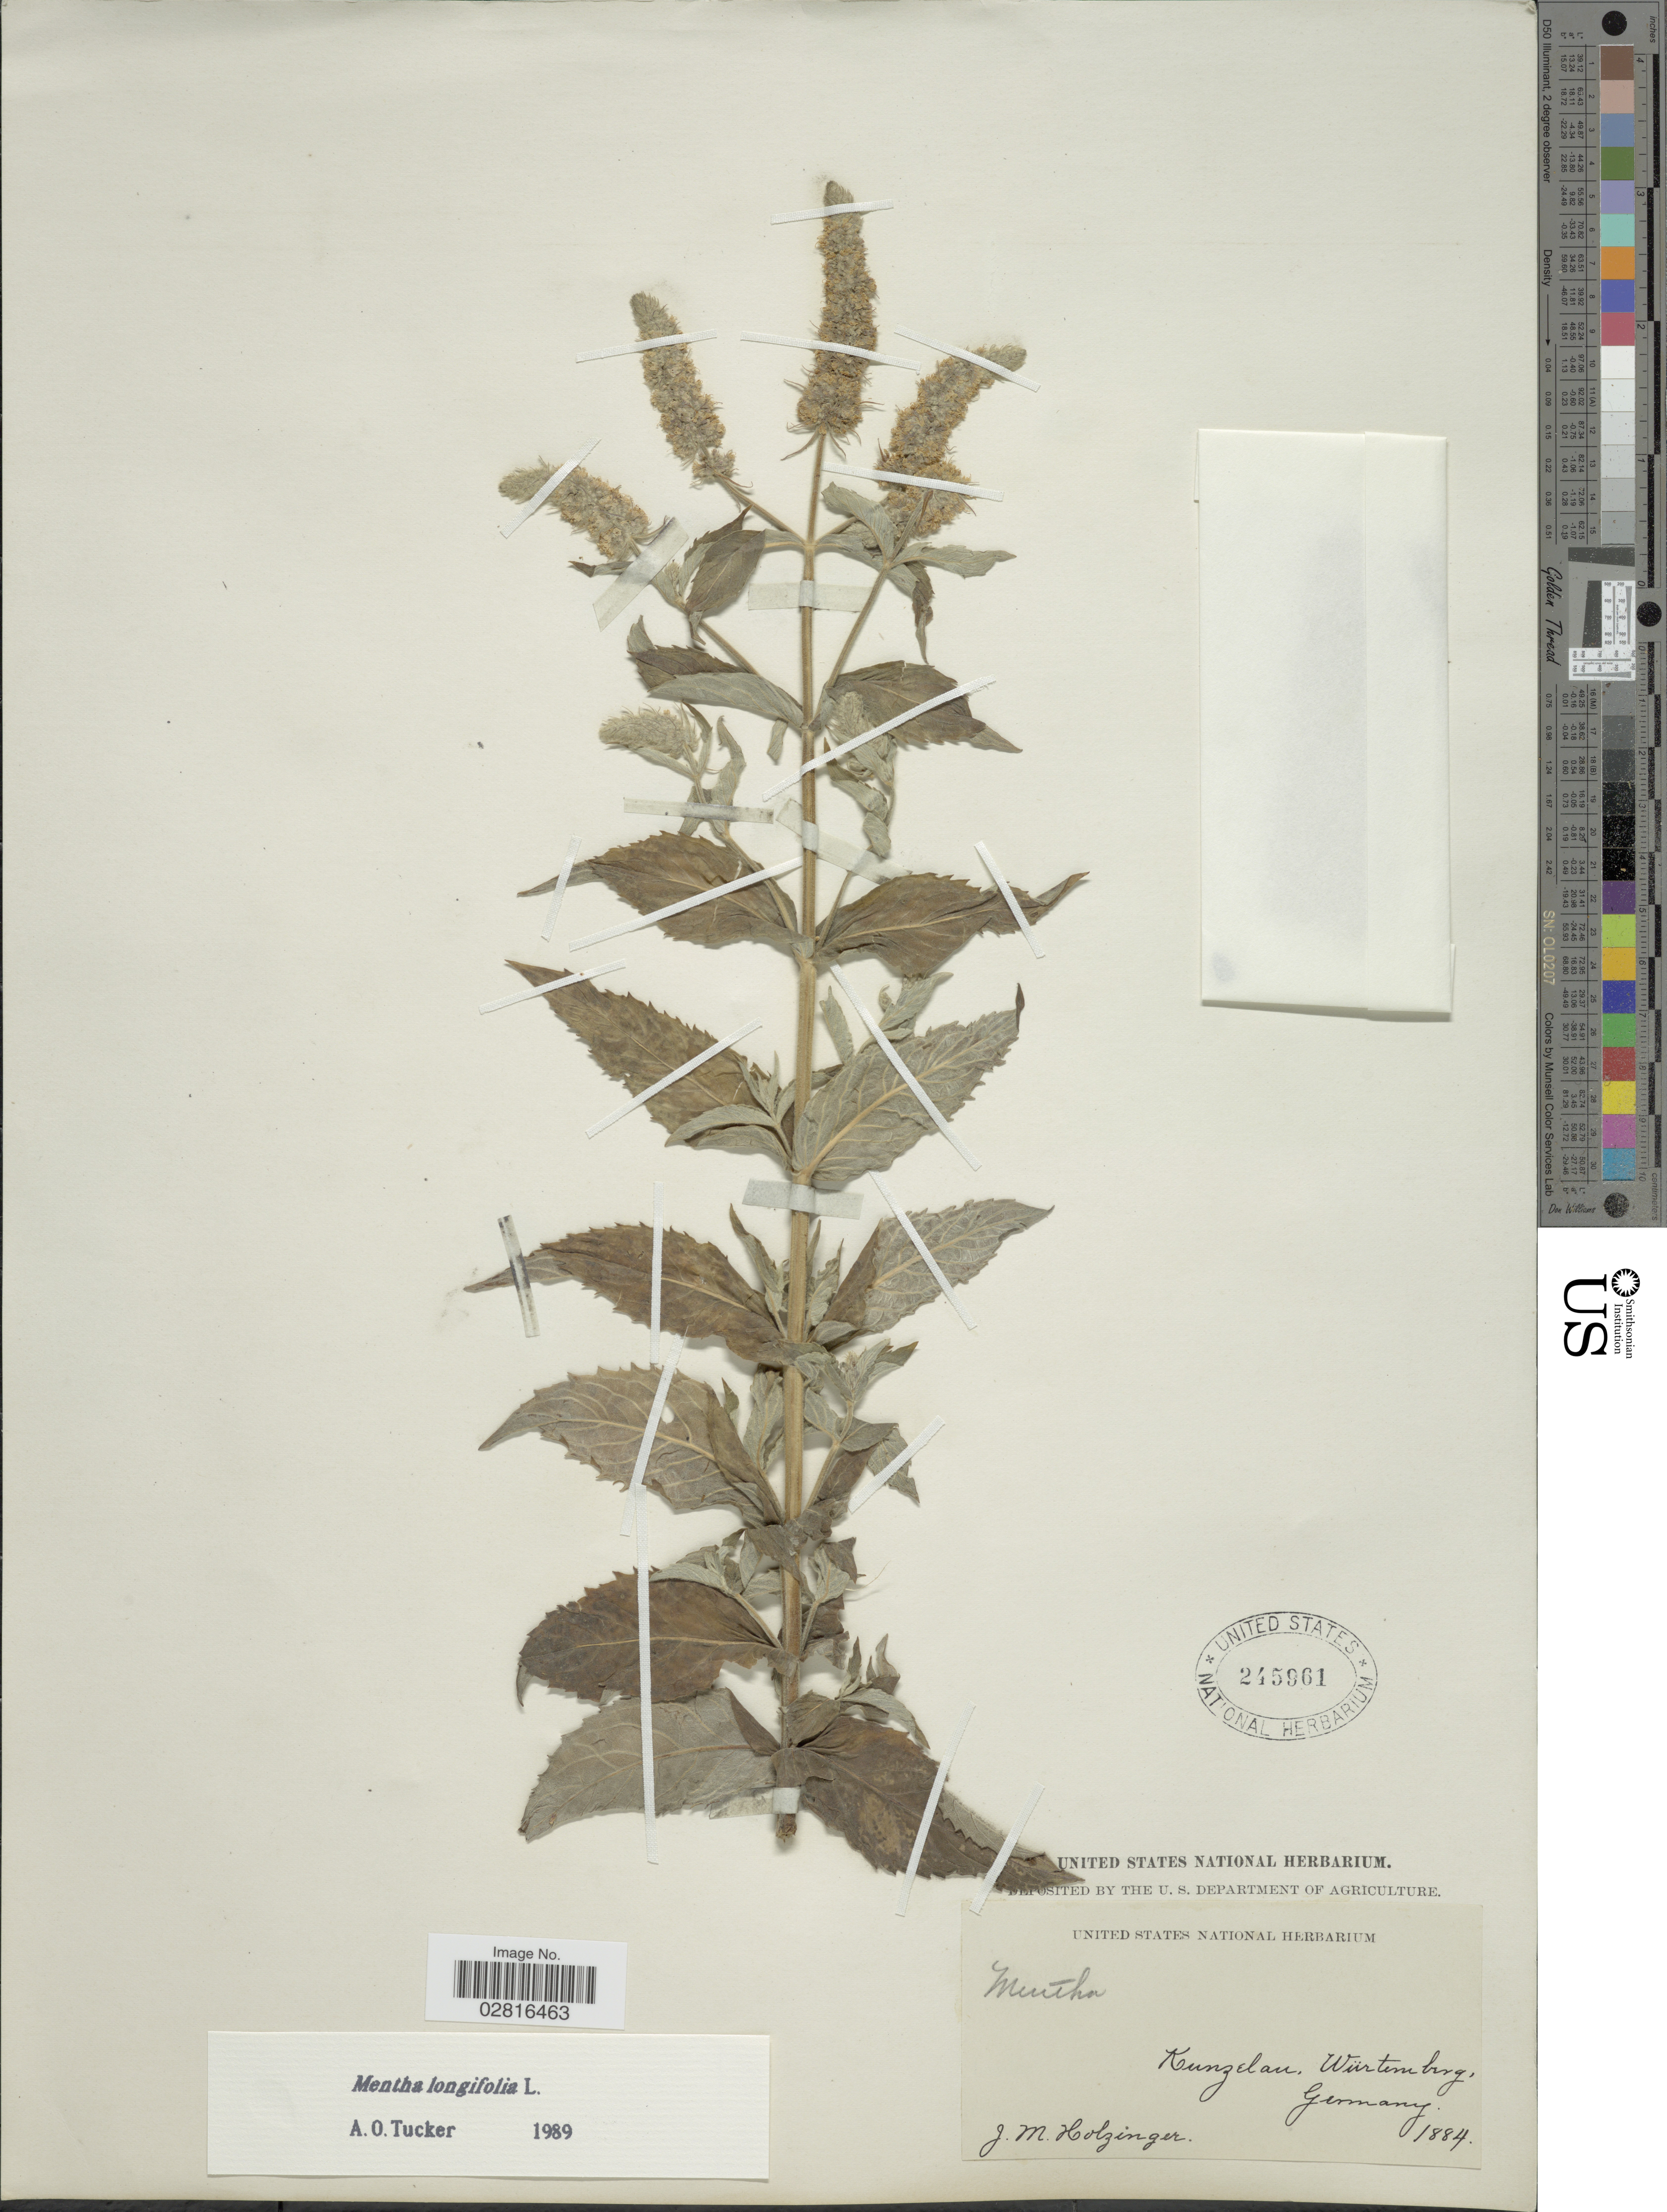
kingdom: Plantae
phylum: Tracheophyta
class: Magnoliopsida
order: Lamiales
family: Lamiaceae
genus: Mentha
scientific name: Mentha longifolia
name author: (L.) L.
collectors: J. M. Holzinger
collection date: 1884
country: Germany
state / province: Baden-Württemberg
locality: Kunzelau [interpreted], Würtemberg.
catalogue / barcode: US 245961